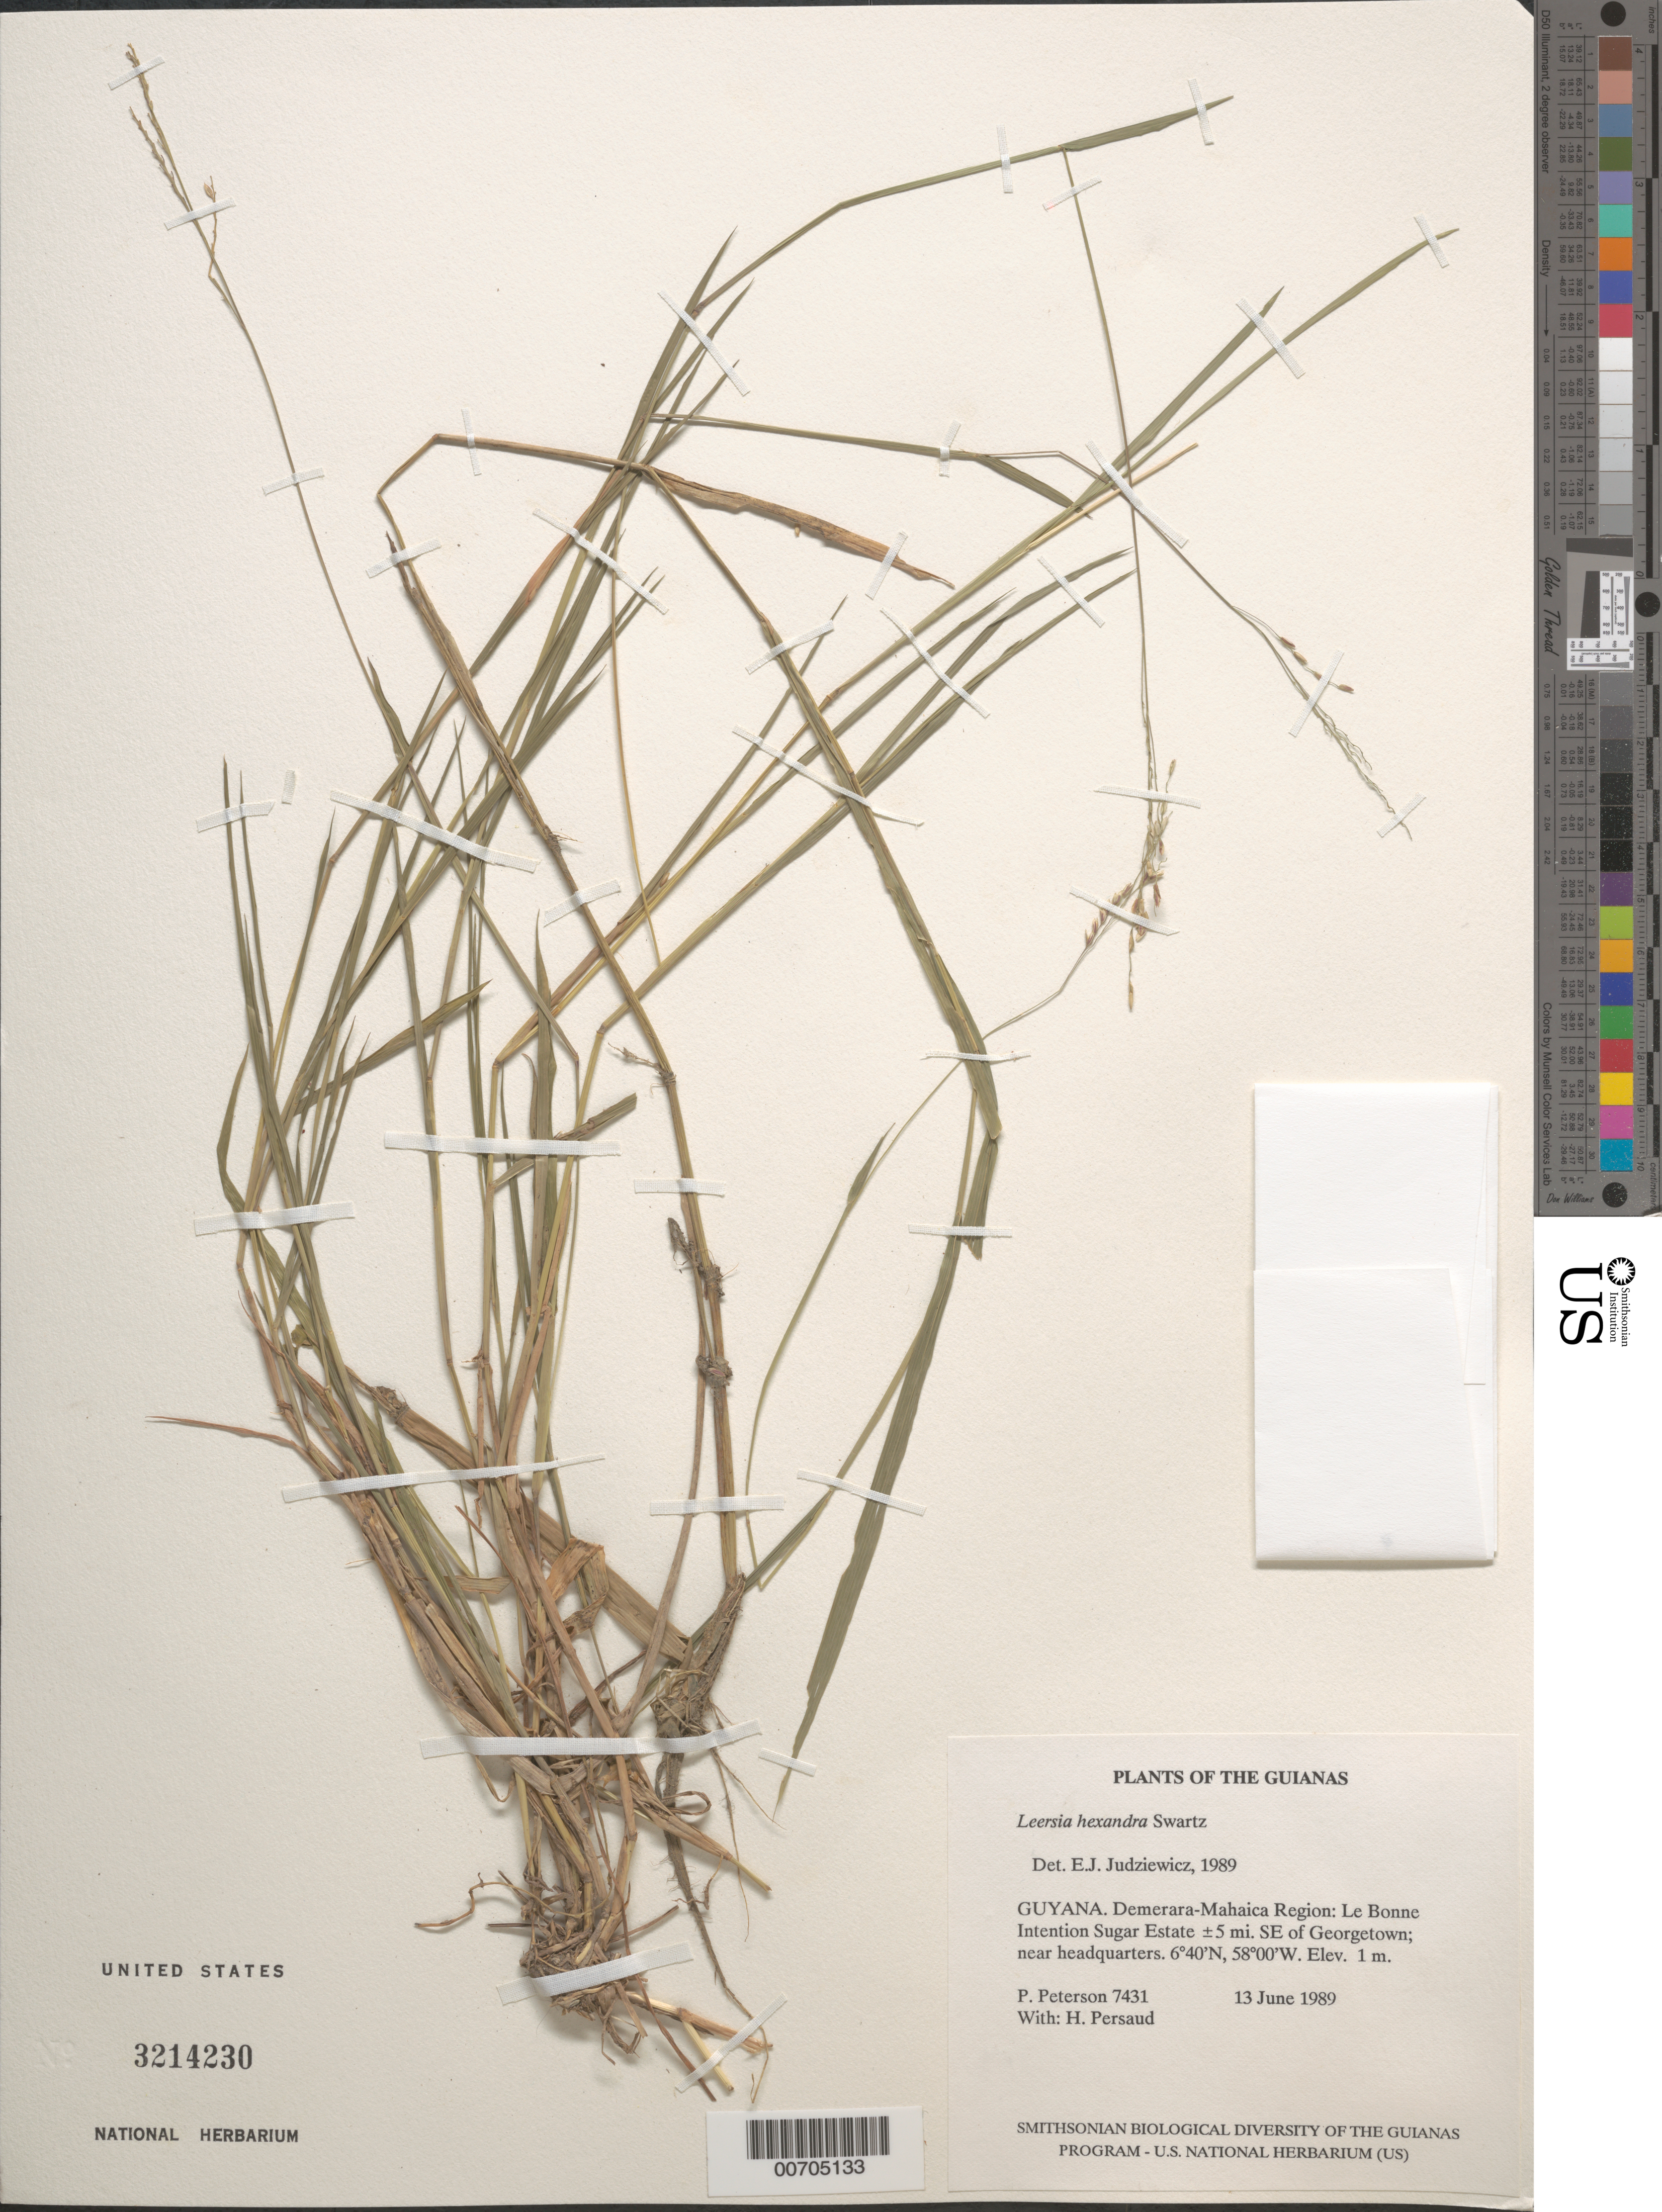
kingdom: Plantae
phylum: Tracheophyta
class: Liliopsida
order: Poales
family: Poaceae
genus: Leersia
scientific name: Leersia hexandra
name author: Sw.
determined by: Judziewicz, E. J.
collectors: P. M. Peterson & H. Persaud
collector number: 7431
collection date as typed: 13 June 1989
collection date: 1989-06-13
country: Guyana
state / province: Demerara-Mahaica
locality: Le Bonne Intention Sugar Estate ±5 mi. SE of Georgetown; near headquarters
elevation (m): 1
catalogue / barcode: US 3214230